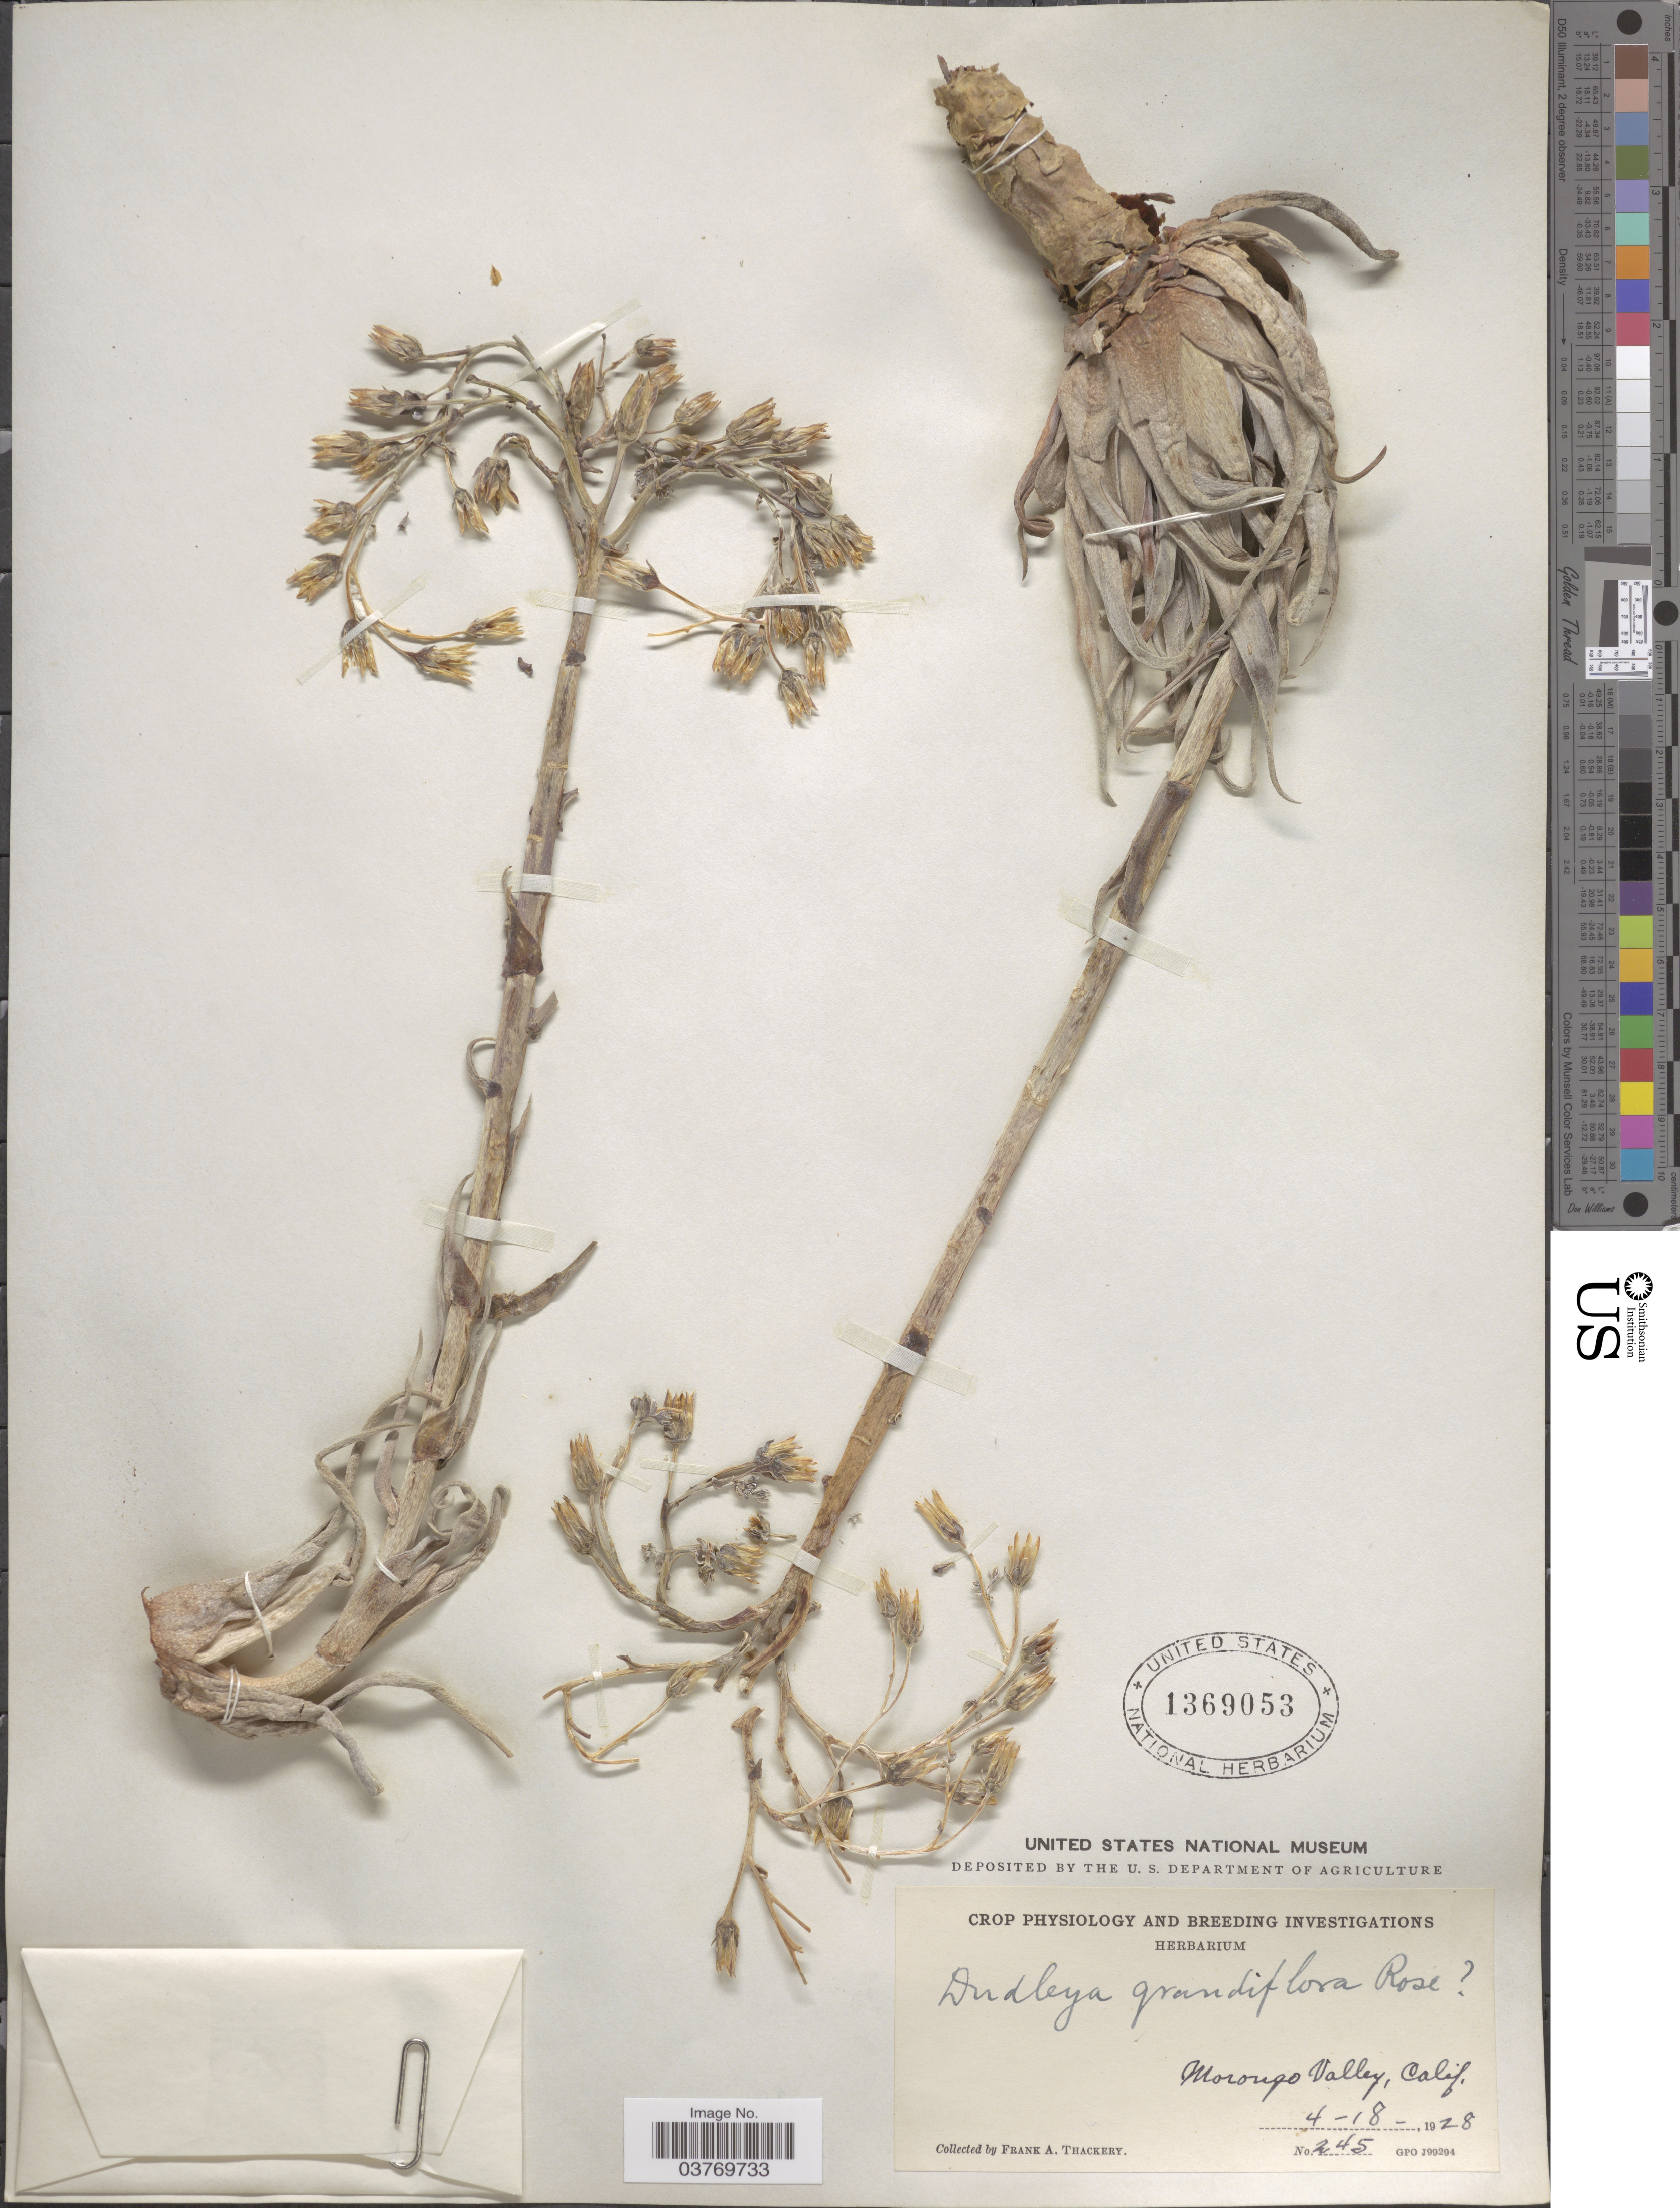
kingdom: Plantae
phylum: Tracheophyta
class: Magnoliopsida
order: Saxifragales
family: Crassulaceae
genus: Dudleya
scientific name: Dudleya grandiflora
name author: Rose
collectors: F. Thackery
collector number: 245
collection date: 1928-04-18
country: United States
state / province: California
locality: Morongo Valley.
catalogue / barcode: US 1369053